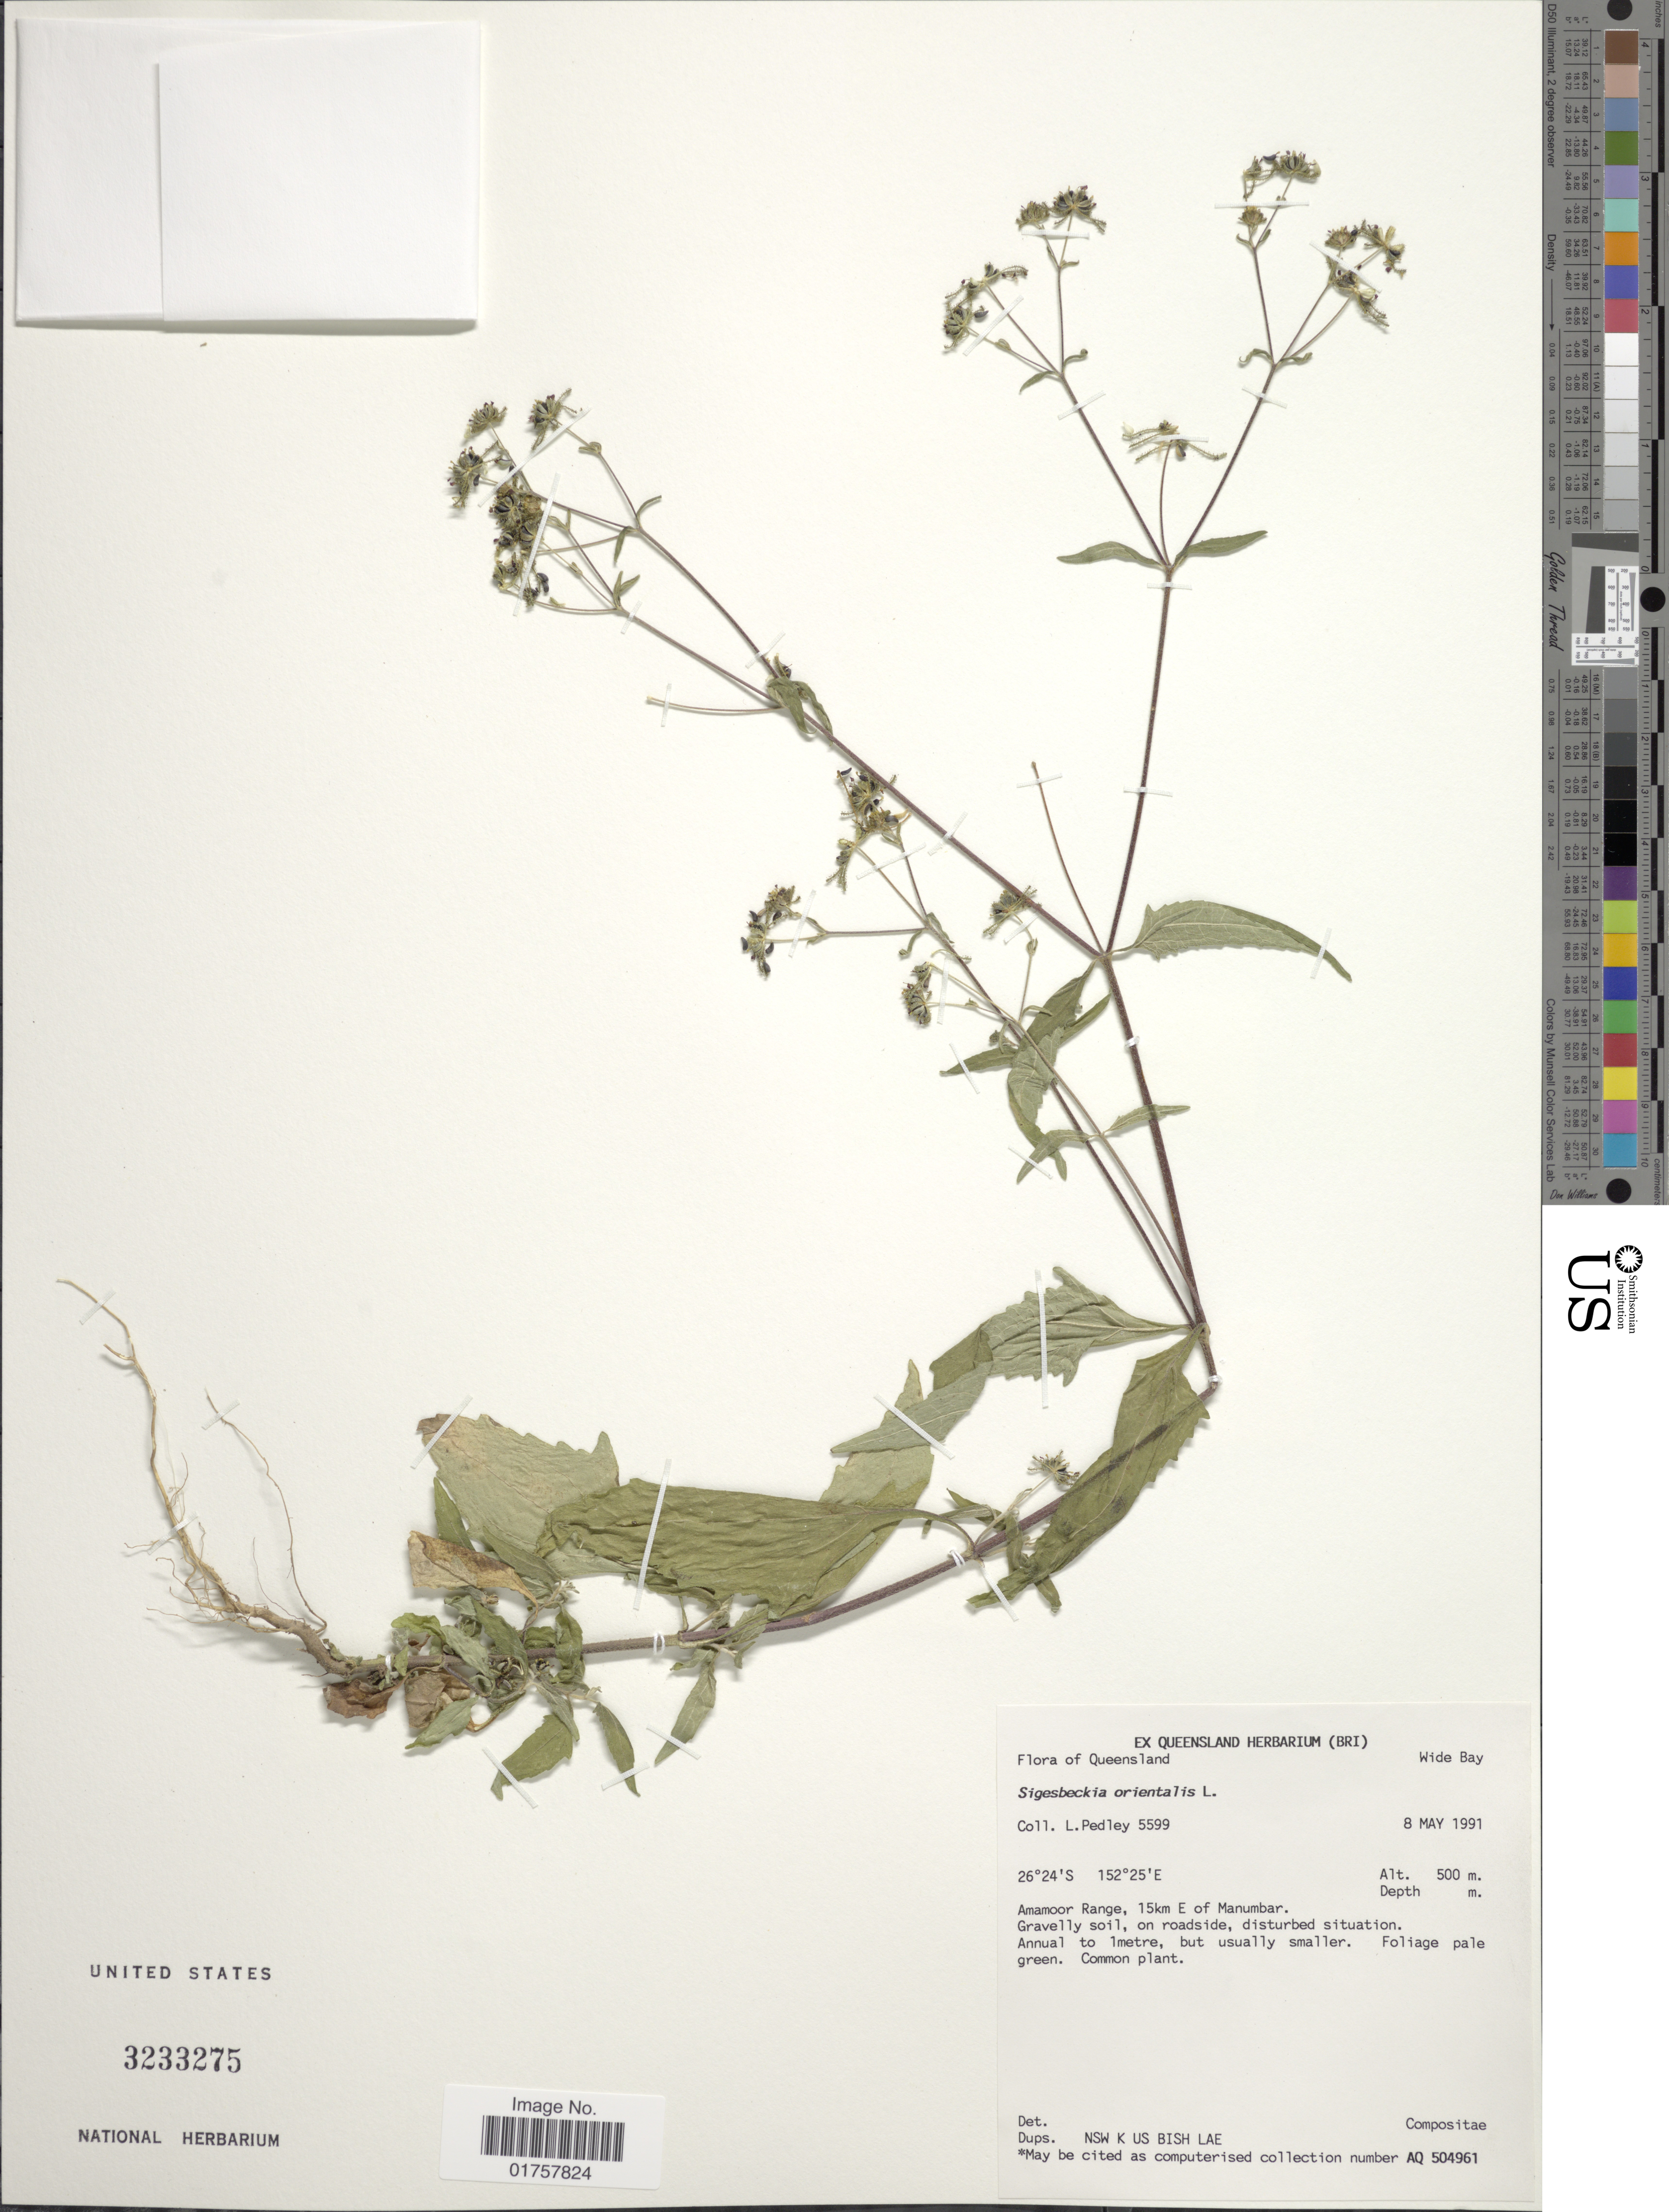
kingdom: Plantae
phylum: Tracheophyta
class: Magnoliopsida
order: Asterales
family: Asteraceae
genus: Sigesbeckia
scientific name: Sigesbeckia orientalis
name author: L.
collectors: L. Pedley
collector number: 5599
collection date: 1991-05-08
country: Australia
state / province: Queensland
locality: Wide Bay, Amamoor Range, 15km E of Manumbar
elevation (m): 500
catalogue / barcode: US 3233275